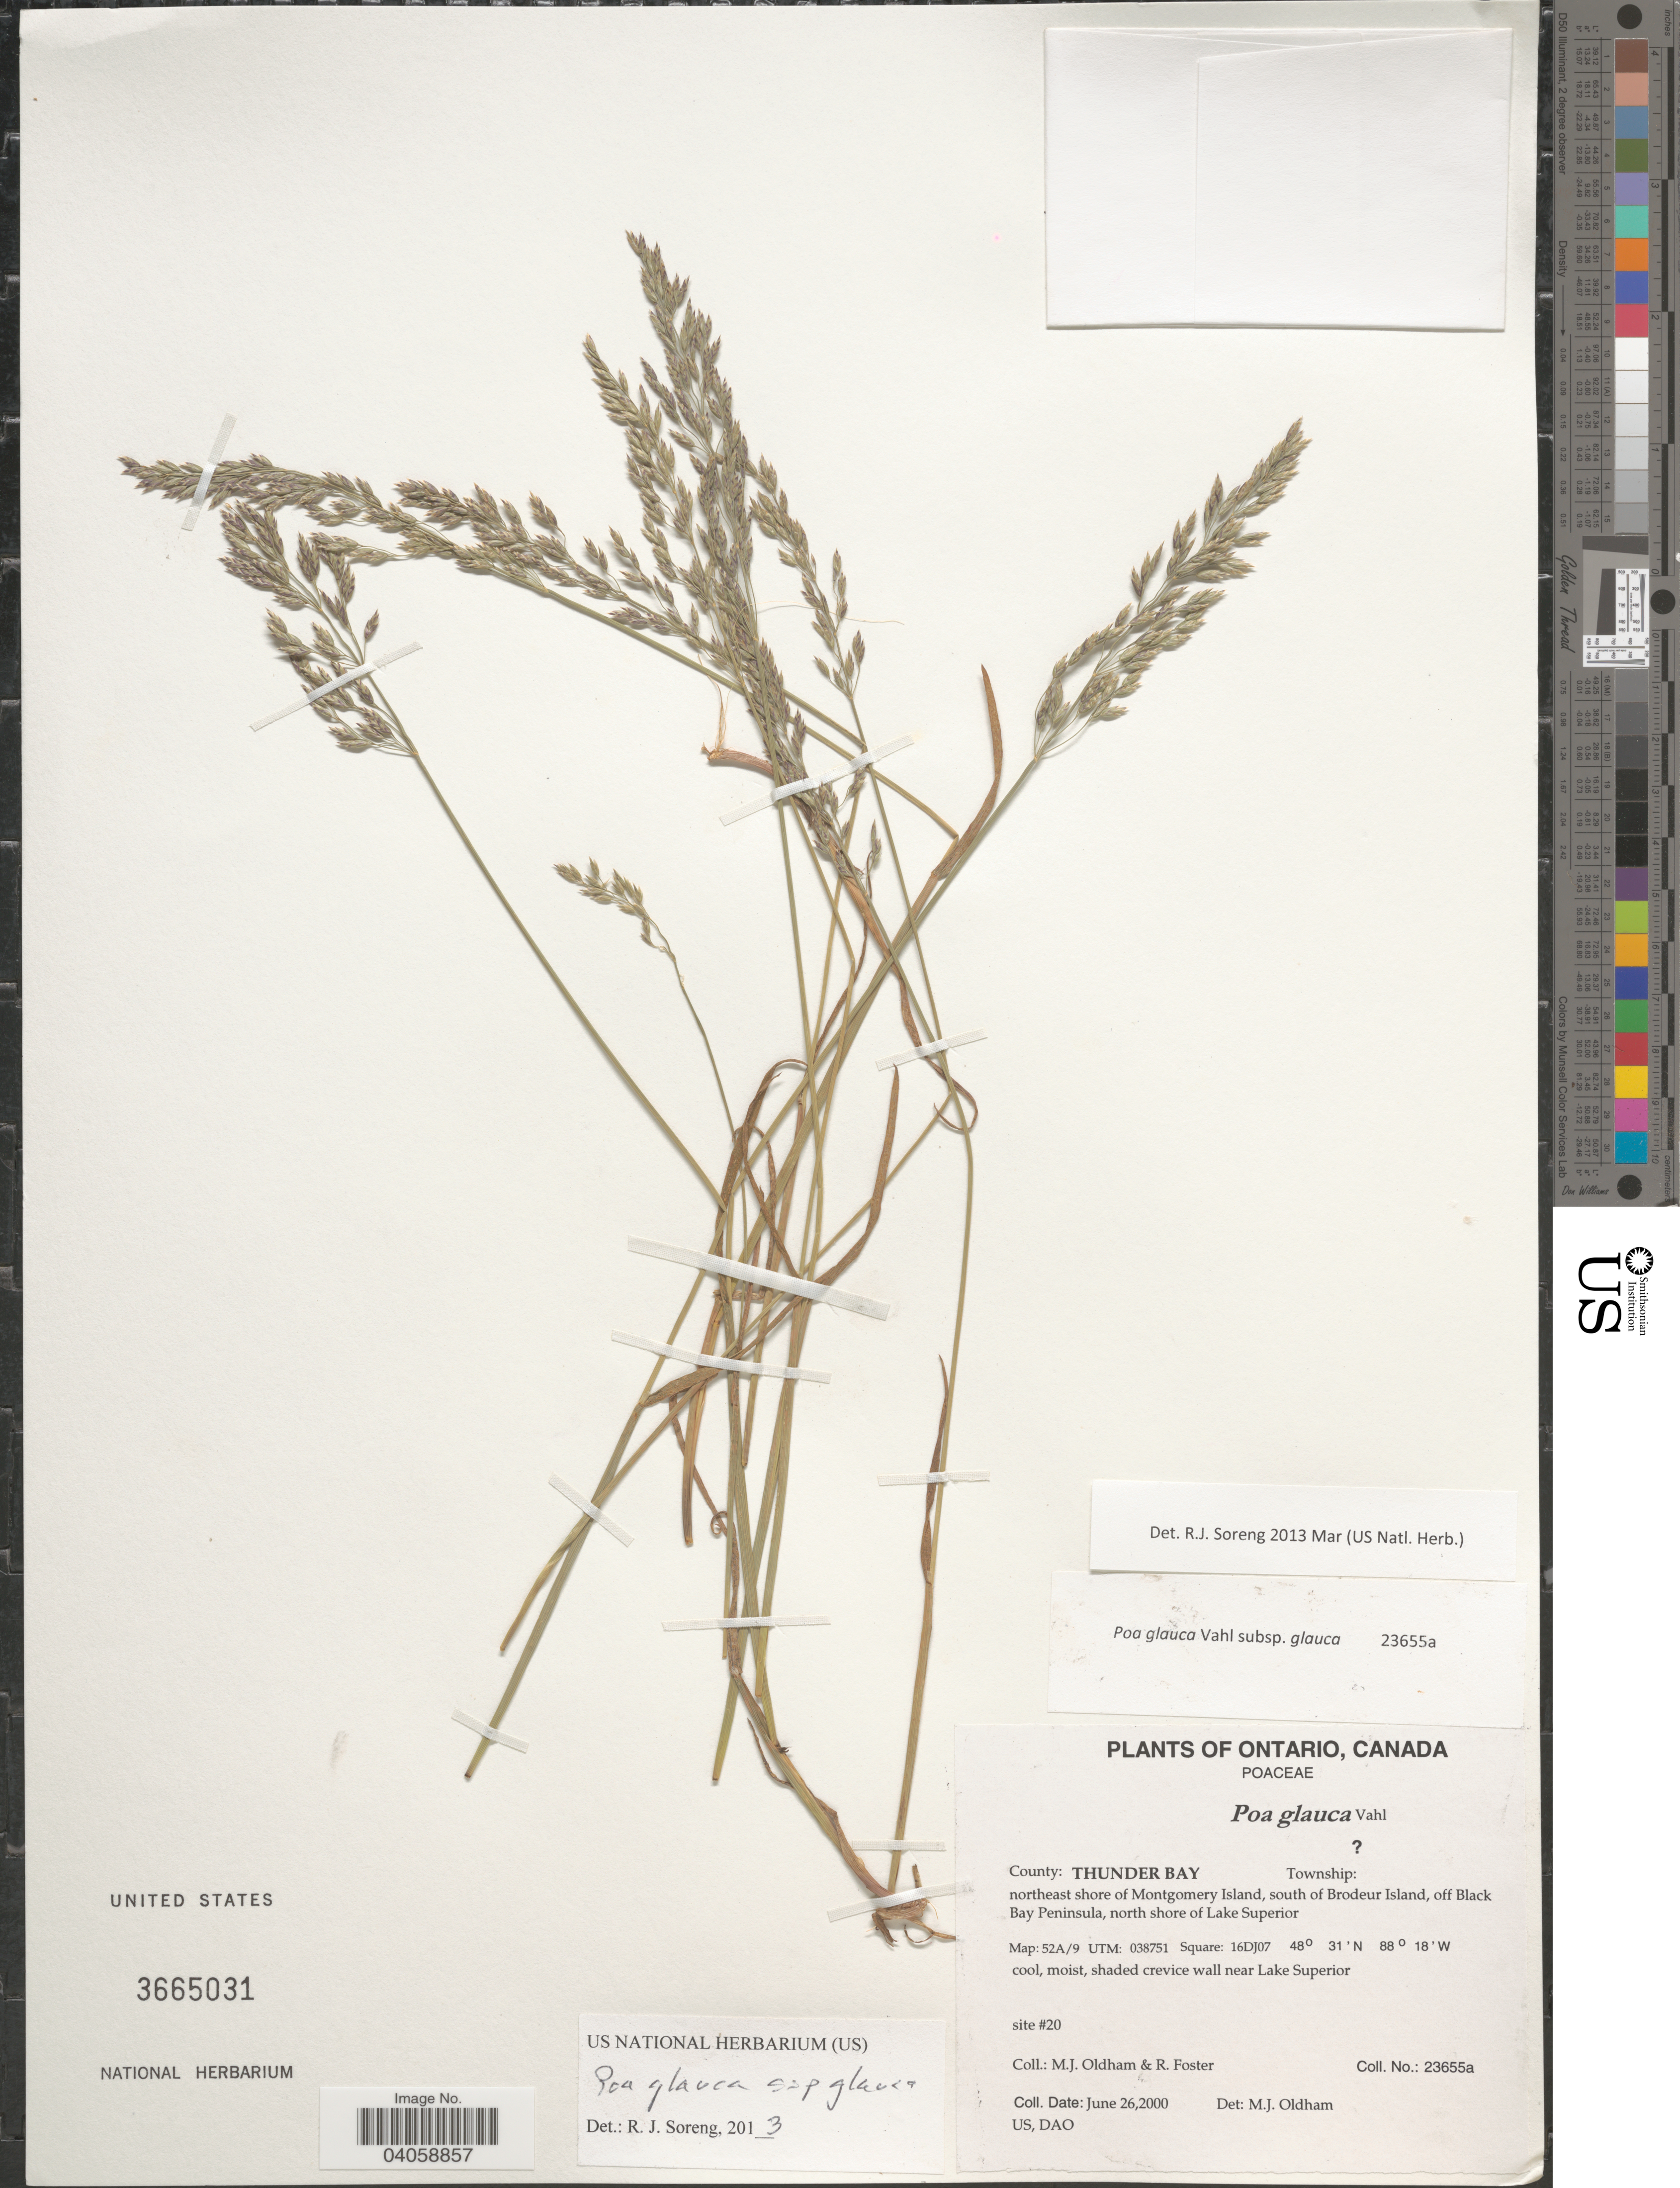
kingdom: Plantae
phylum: Tracheophyta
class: Liliopsida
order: Poales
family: Poaceae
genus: Poa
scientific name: Poa glauca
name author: Vahl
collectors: M. Oldham & R. Foster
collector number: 23655a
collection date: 2000-06-26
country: Canada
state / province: Ontario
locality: County: Thunder Bay. Northeast shore of Montgomery Island, south of Brodeur Island, off Black Bay Peninsula, north shore of Lake Superior. Map: 52A/9. UTM: 038751. Square: 16DJ07. Near Lake Superior.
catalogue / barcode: US 3665031